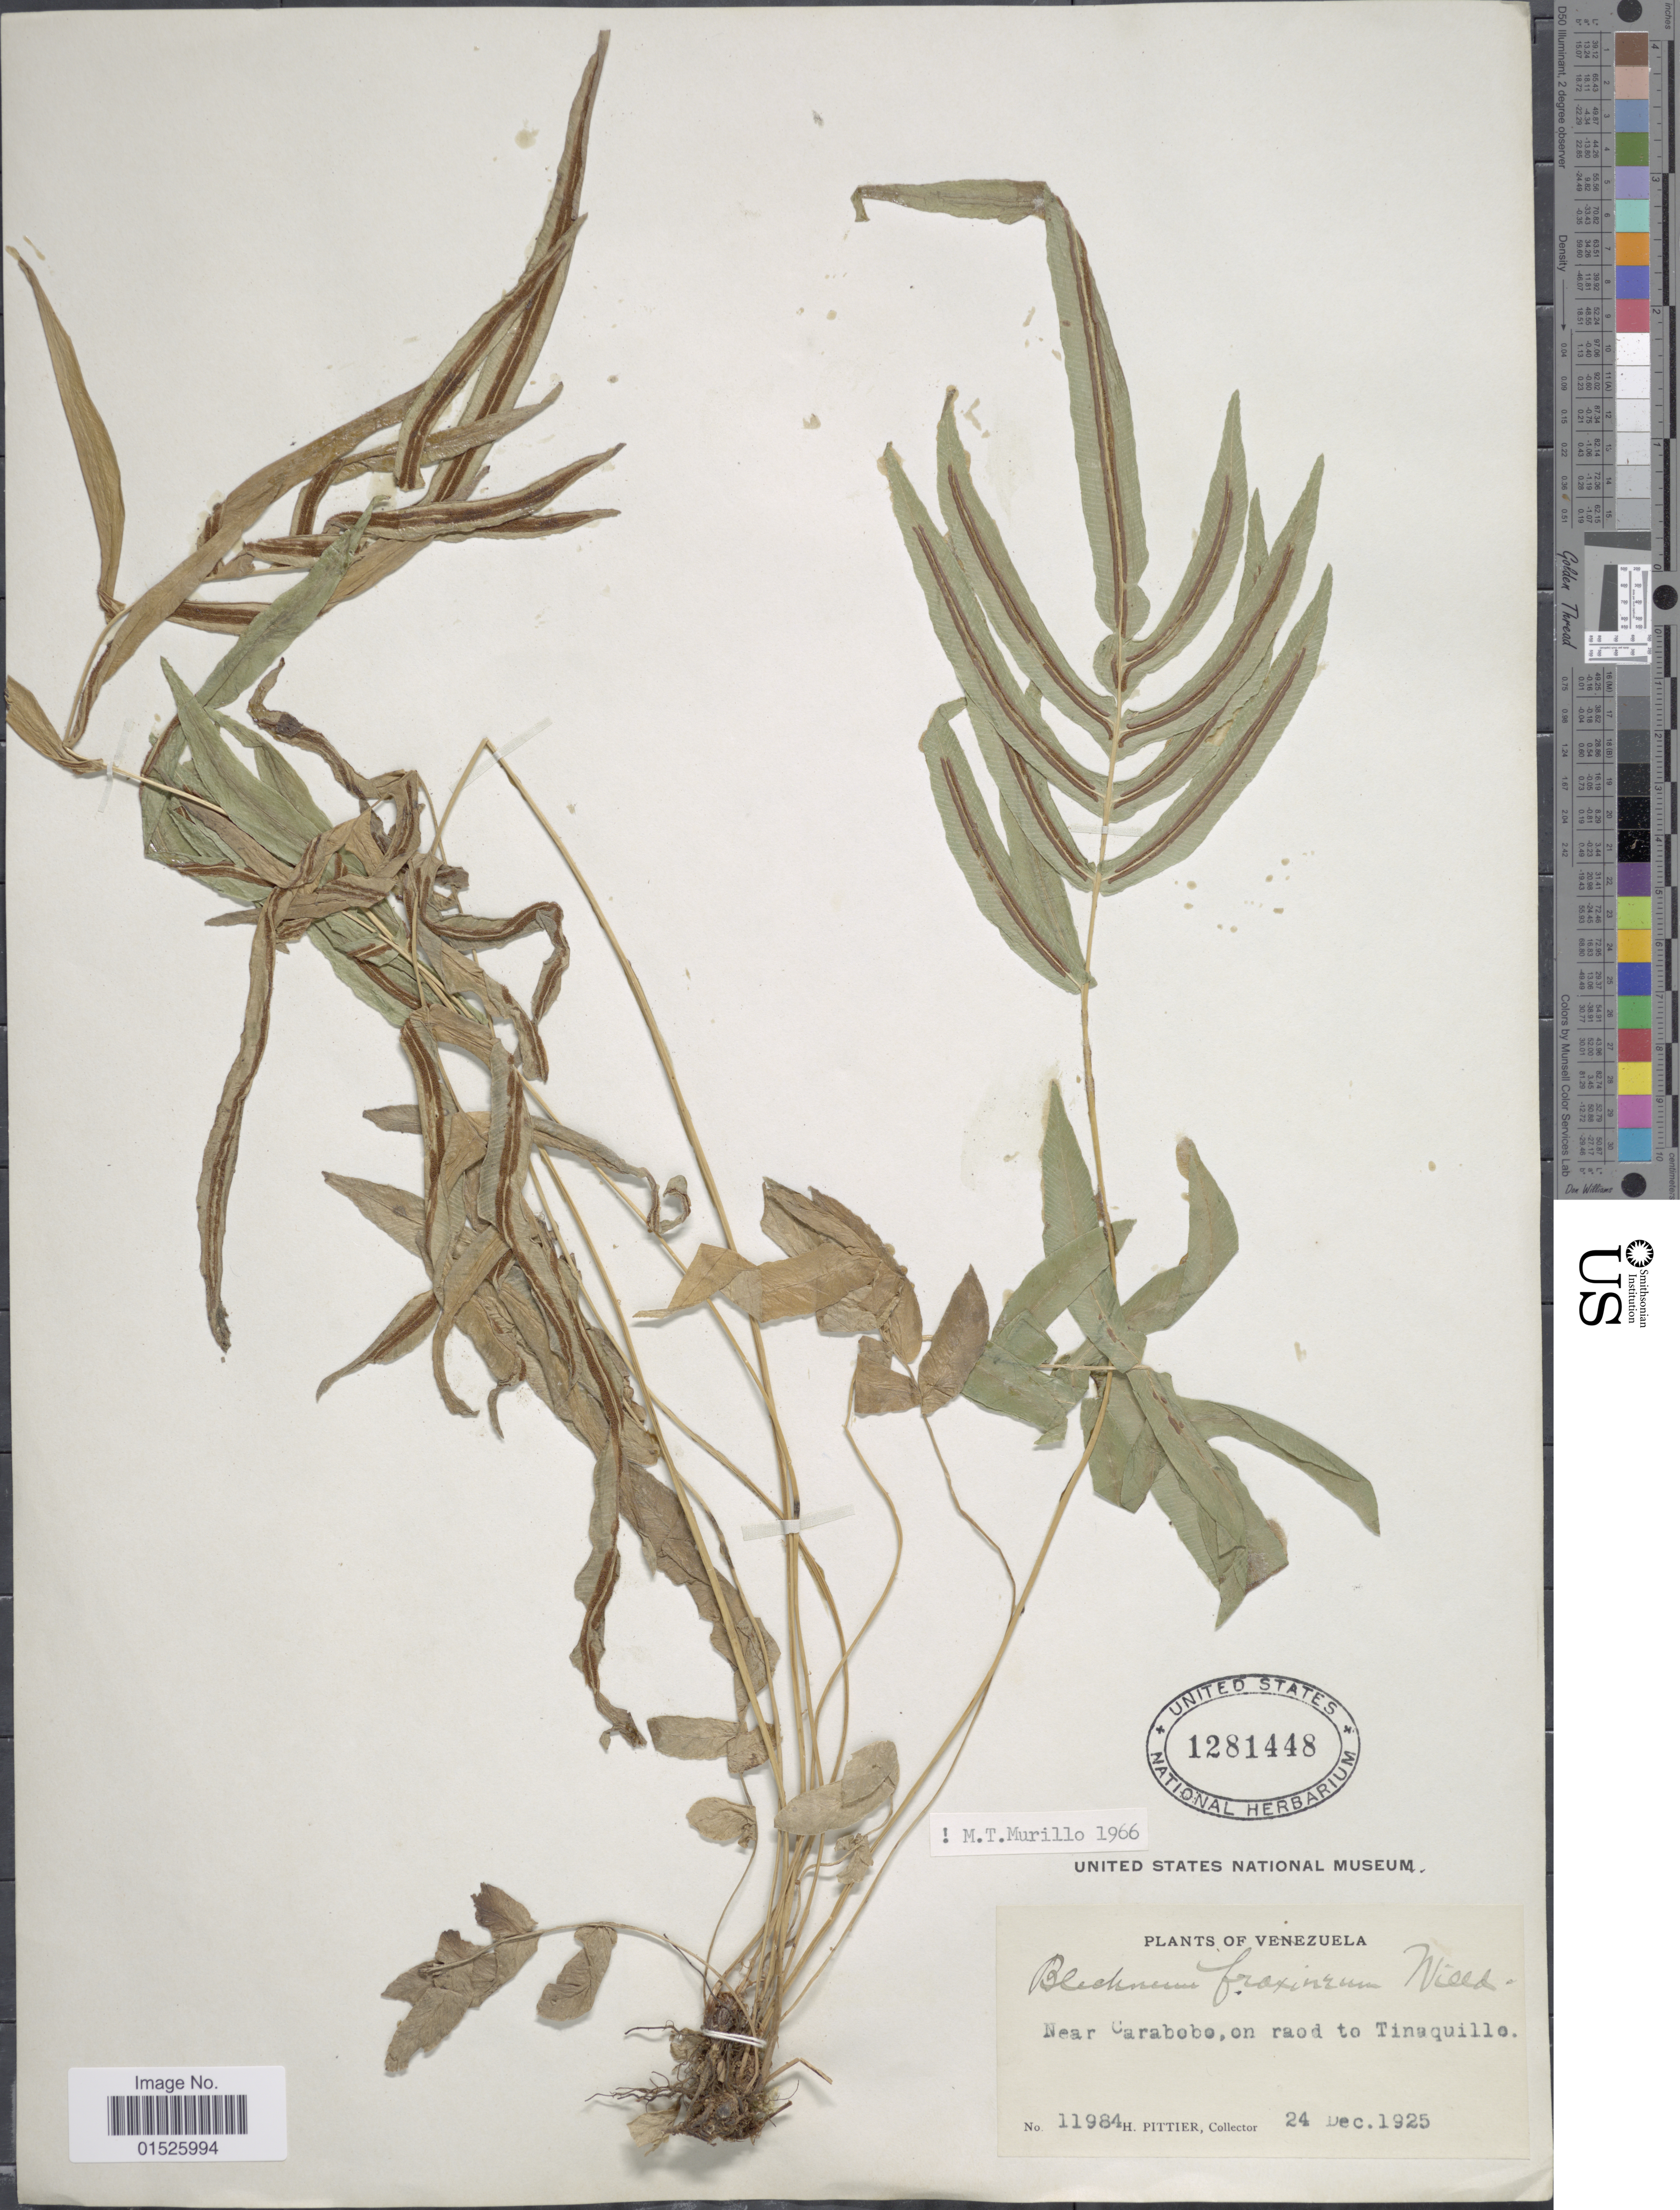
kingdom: Plantae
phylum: Tracheophyta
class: Polypodiopsida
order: Polypodiales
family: Blechnaceae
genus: Blechnum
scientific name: Blechnum x fraxineum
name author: Willd.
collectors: H. F. Pittier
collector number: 11984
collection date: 1925-12-24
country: Venezuela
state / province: Carabobo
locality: Venezuela, Near Carabobo, on road to Tinaquillo.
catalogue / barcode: US 1281448